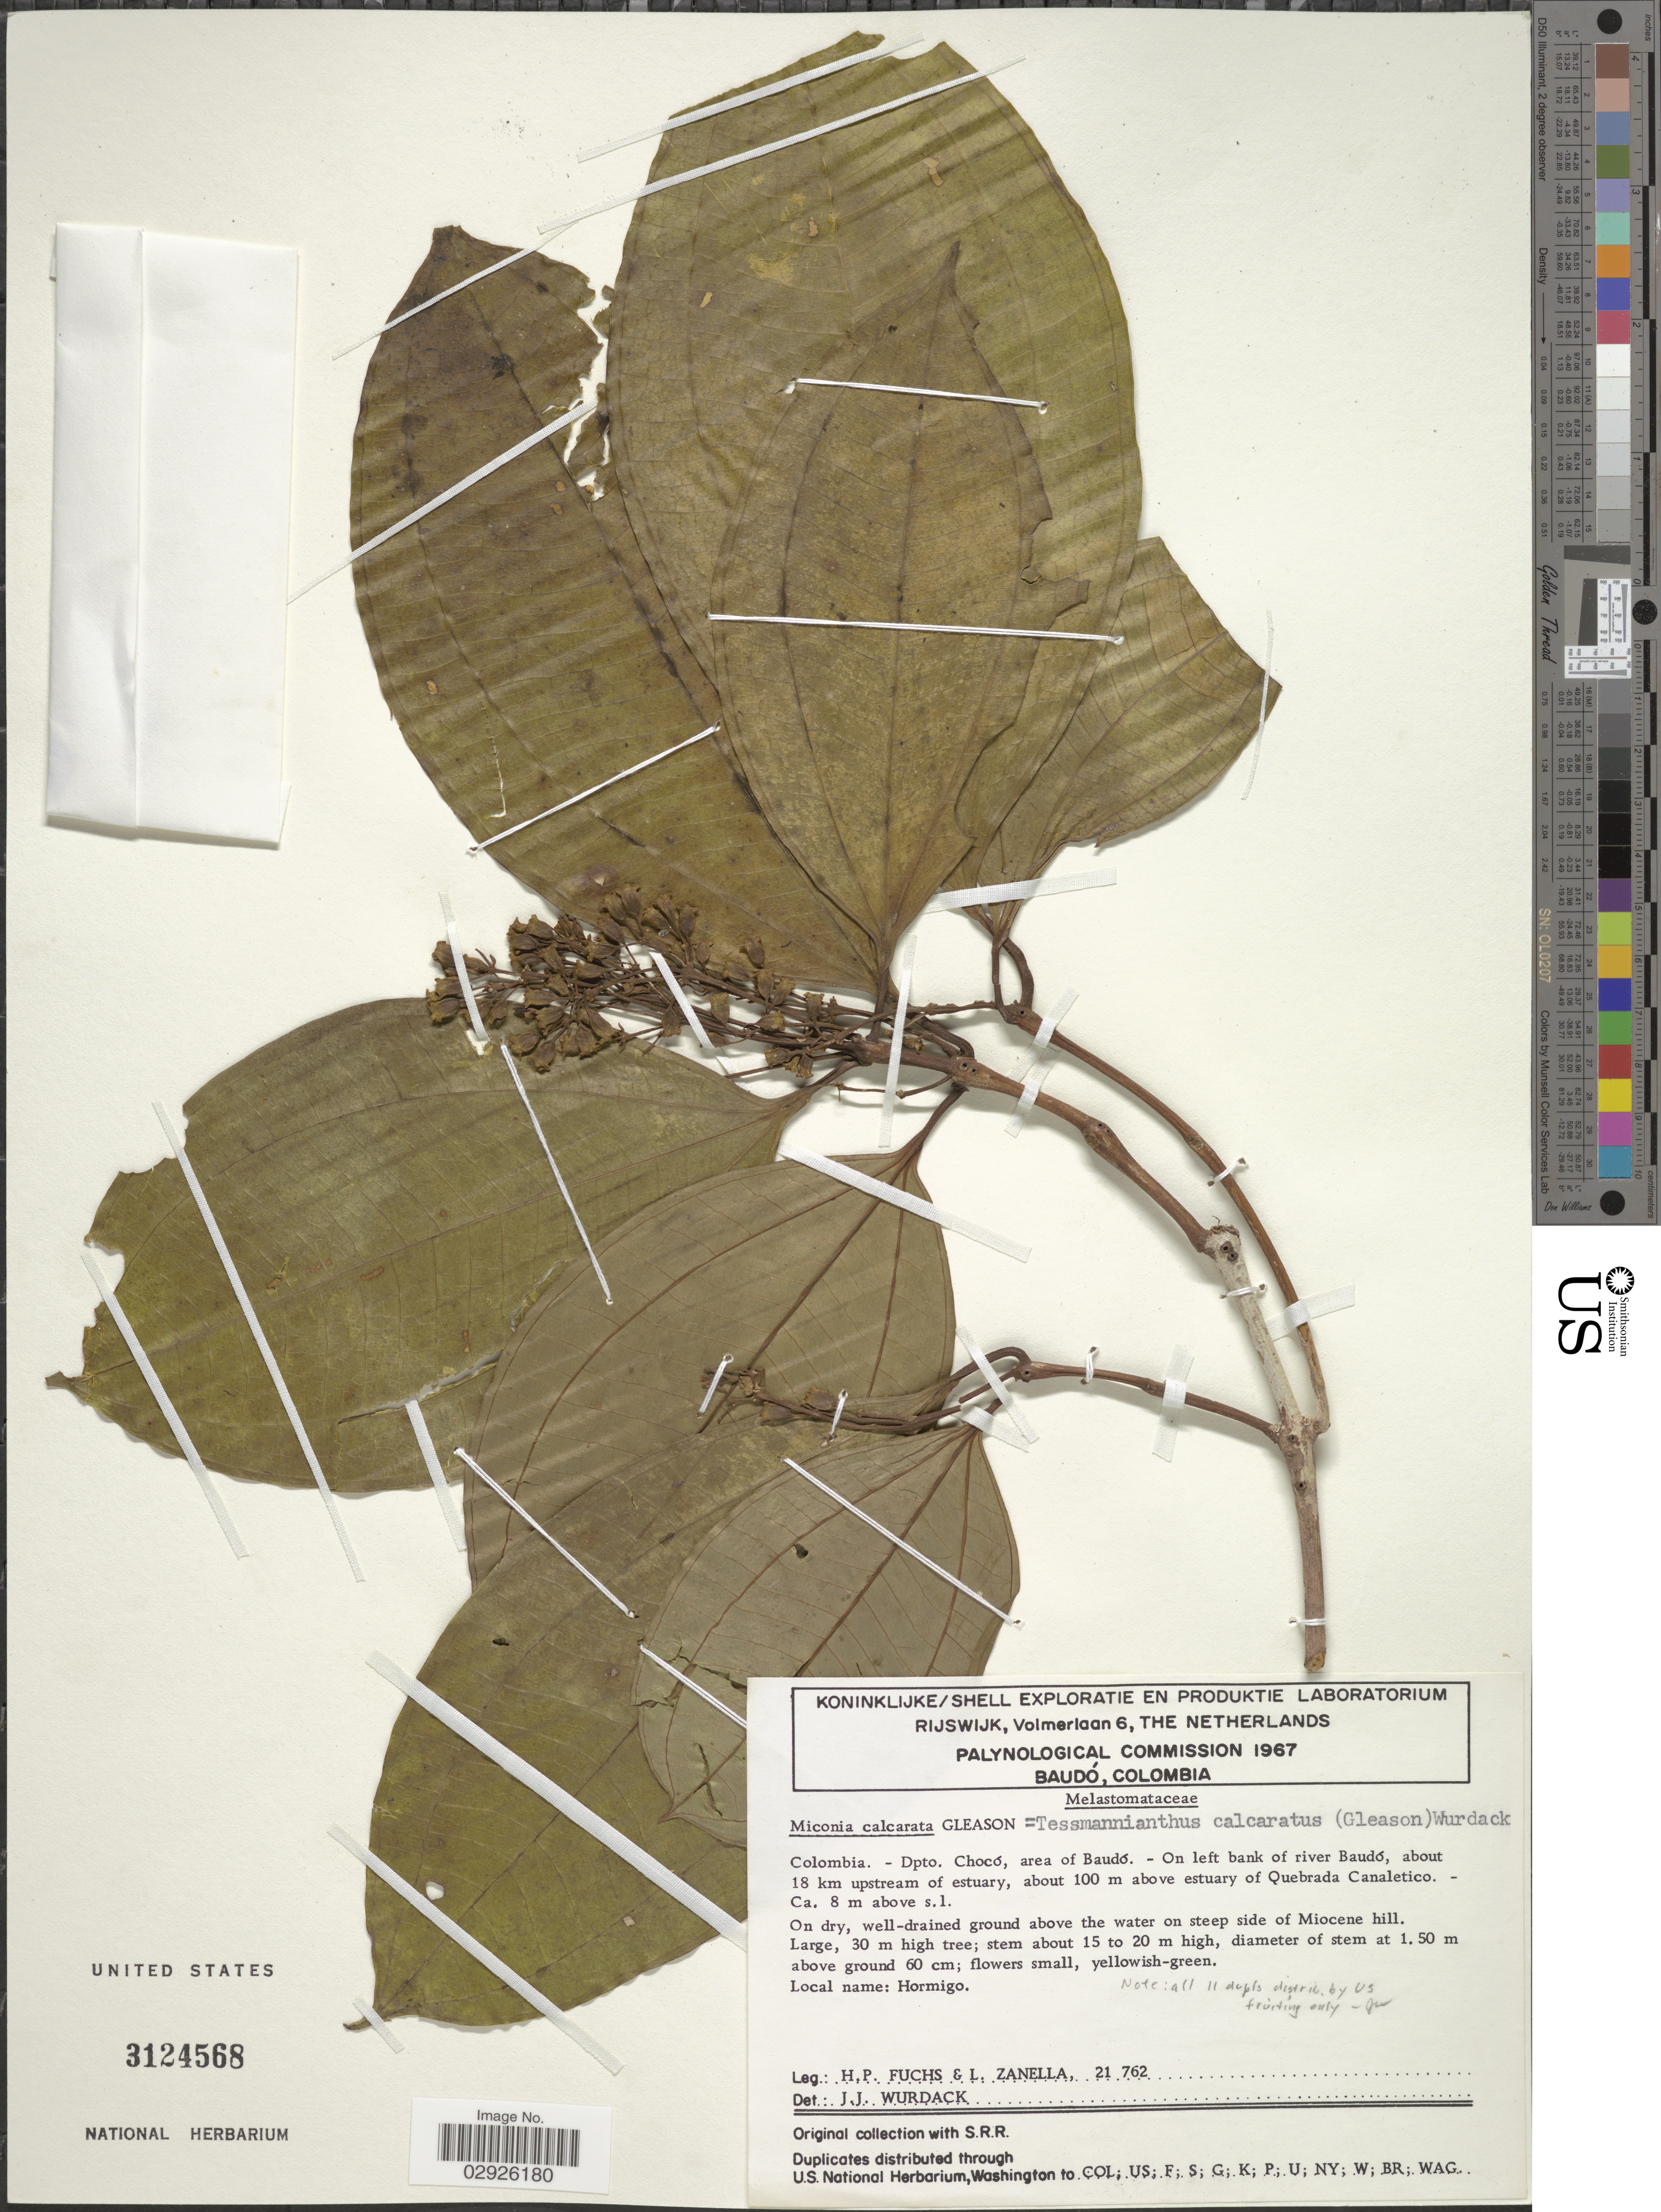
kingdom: Plantae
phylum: Tracheophyta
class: Magnoliopsida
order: Myrtales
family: Melastomataceae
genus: Tessmannianthus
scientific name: Tessmannianthus calcaratus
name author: (Gleason) Wurdack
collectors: H. P. Fuchs & L. Zanella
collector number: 21762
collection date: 1967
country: Colombia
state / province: Chocó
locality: Dpto. Chocó, area of Baudó. - On left bank of river Baudó, about 18 km upstream of estuary, about 100 m above estuary of Quebrada Canaletico. Steep side of Miocene hill.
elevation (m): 8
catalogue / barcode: US 3124568